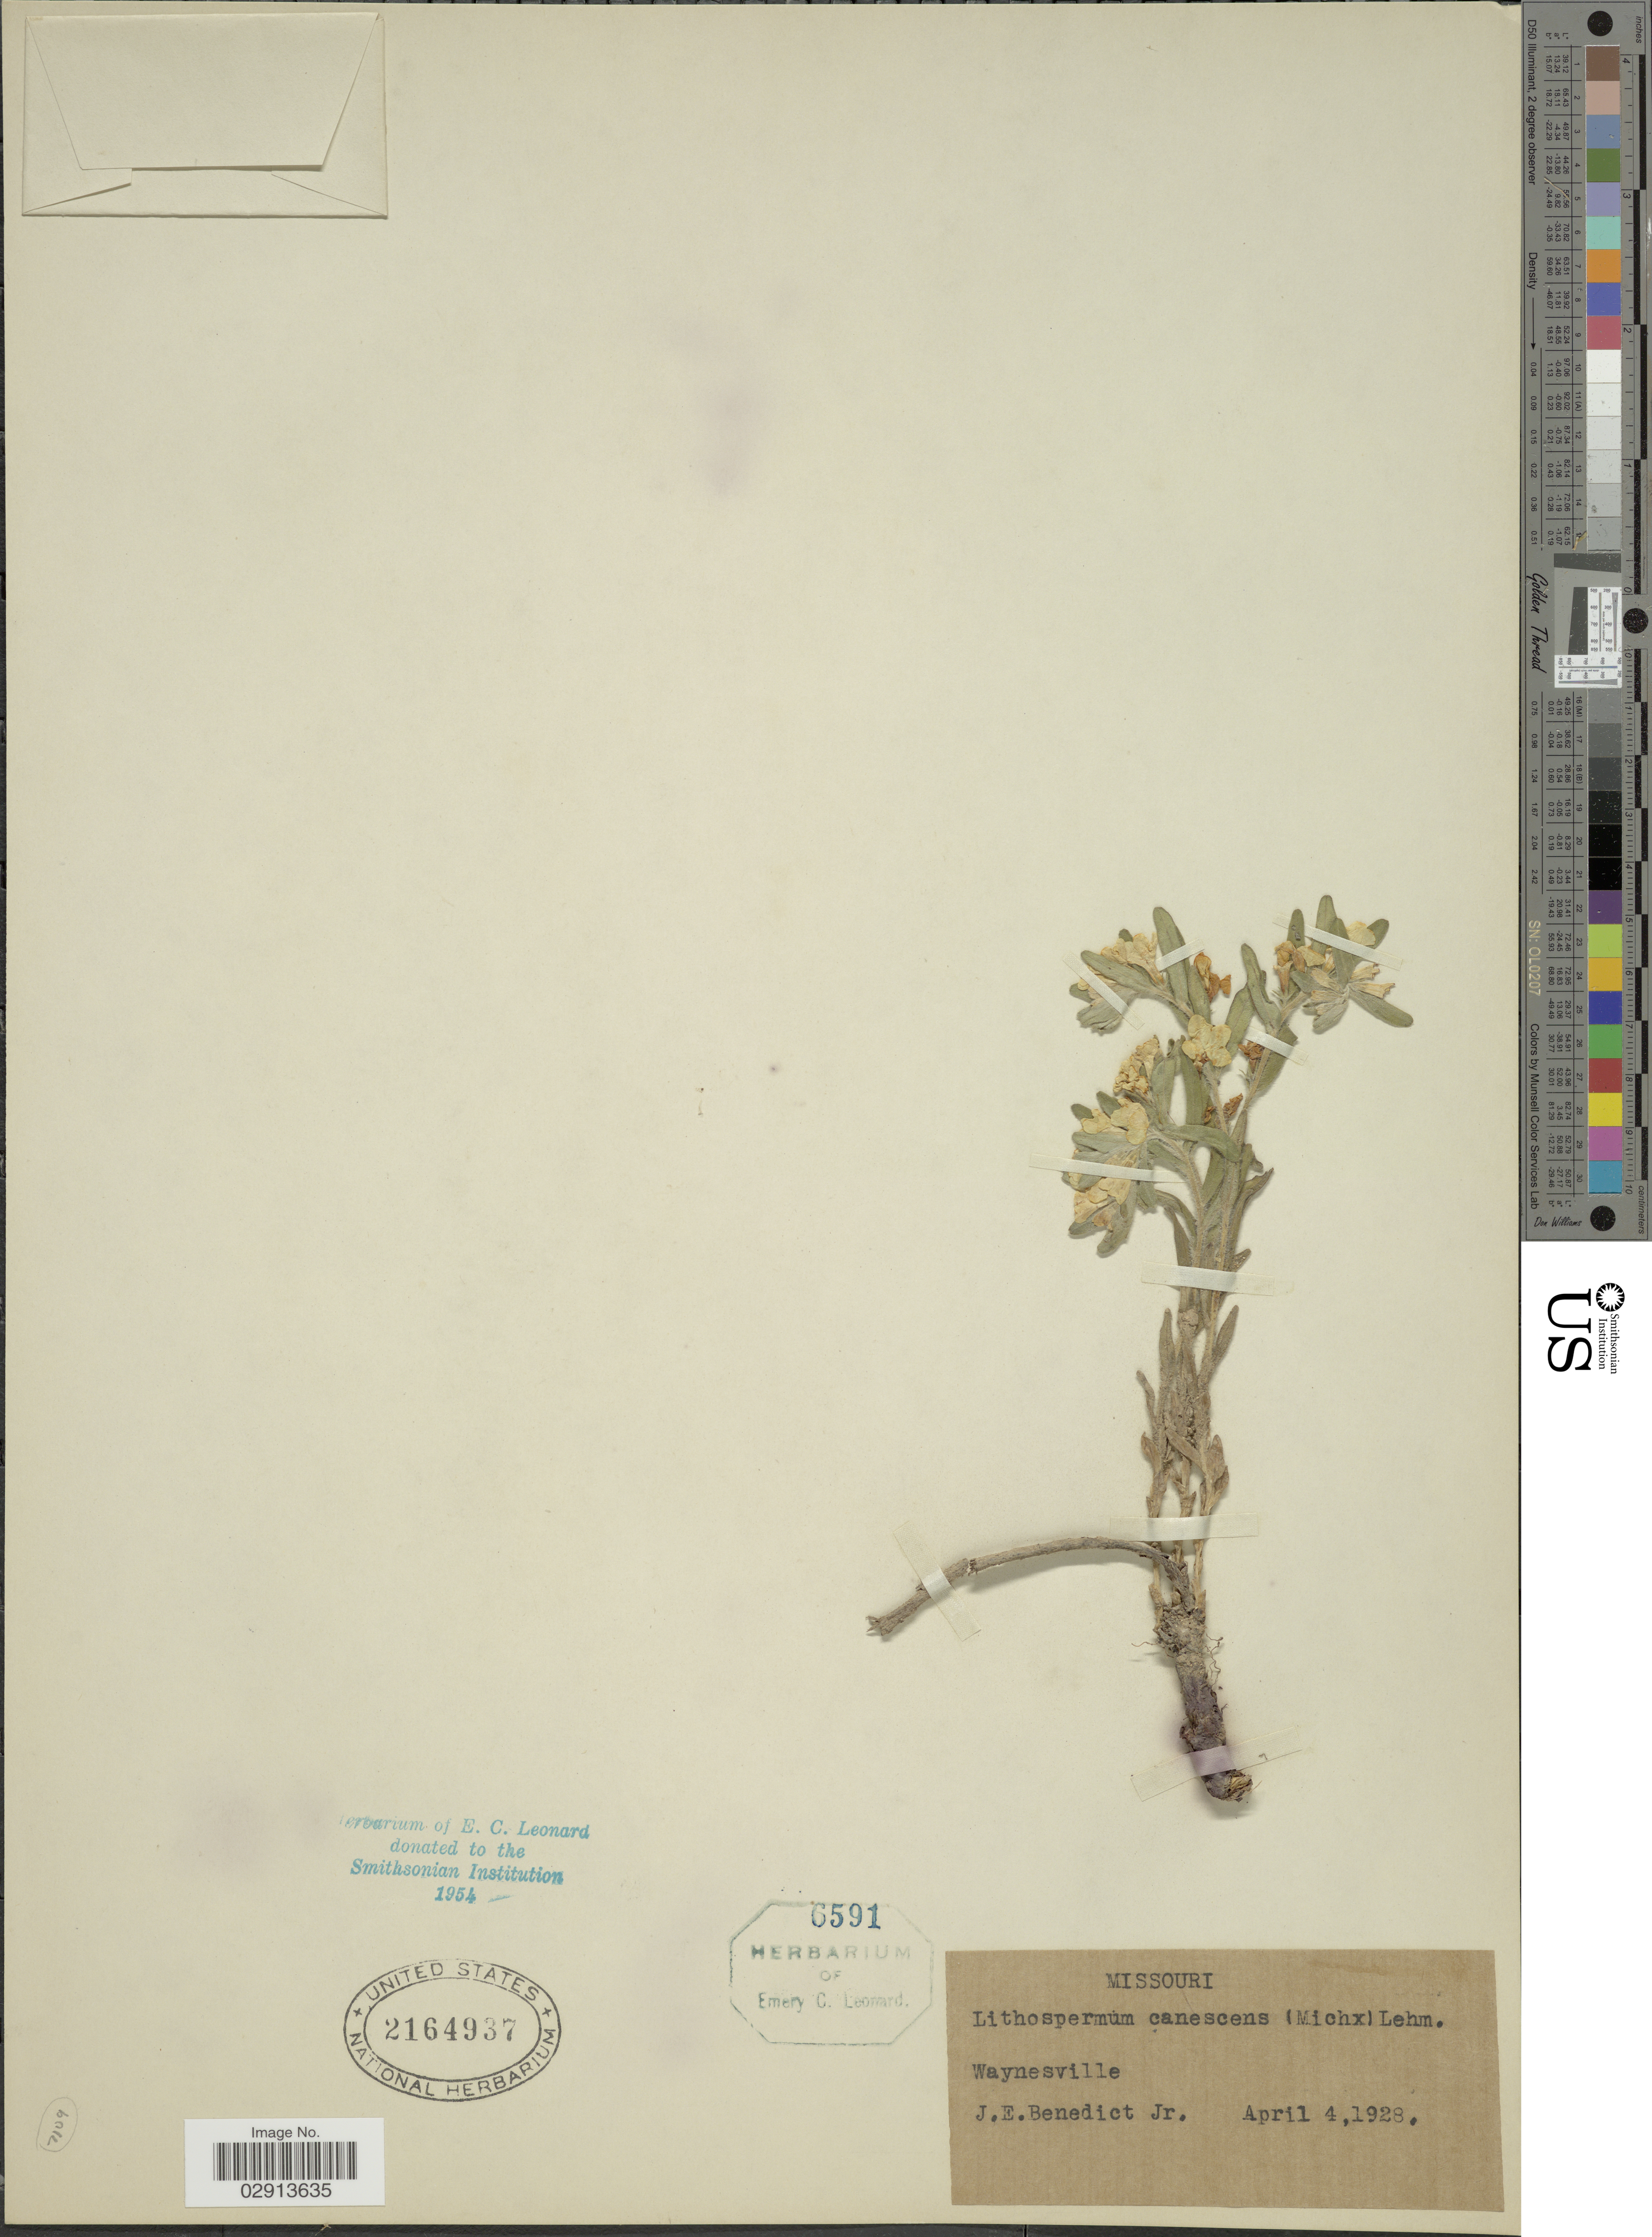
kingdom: Plantae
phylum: Tracheophyta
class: Magnoliopsida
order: Boraginales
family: Boraginaceae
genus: Lithospermum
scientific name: Lithospermum canescens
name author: (Michx.) Lehm.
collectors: J. Benedict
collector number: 6951?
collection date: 1928-04-04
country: United States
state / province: Missouri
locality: Waynesville.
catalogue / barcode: US 2164937